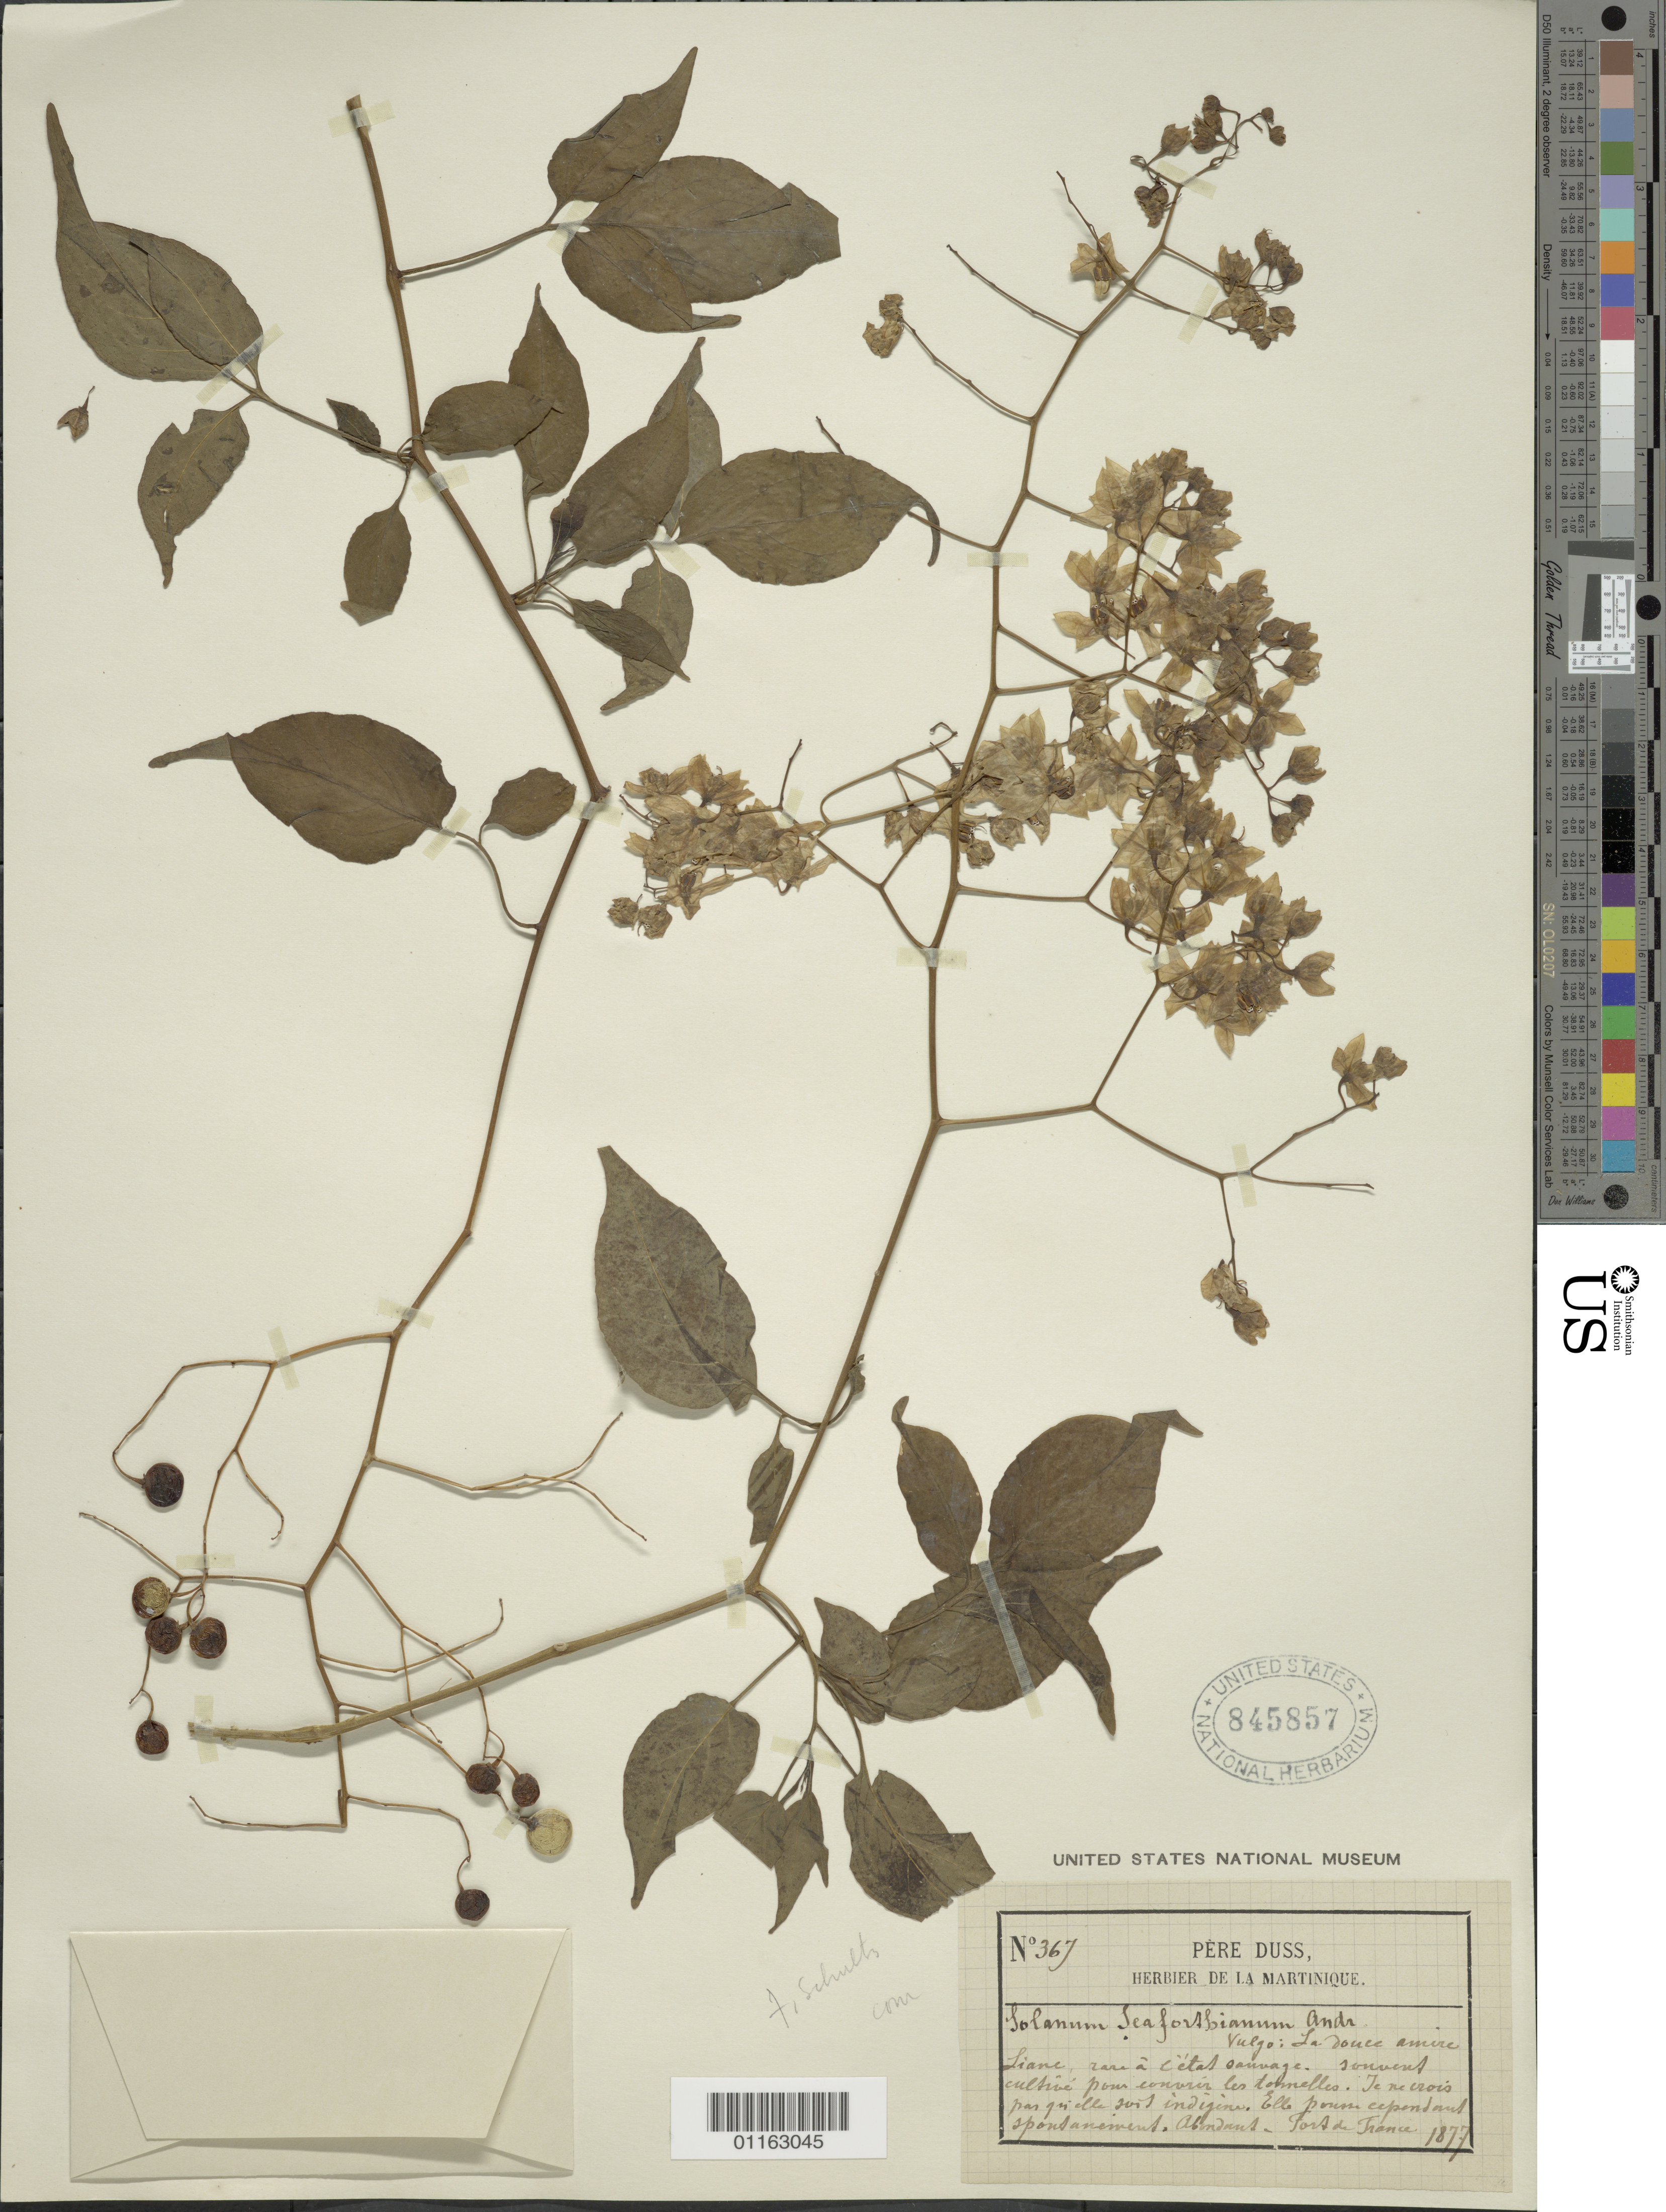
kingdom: Plantae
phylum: Tracheophyta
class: Magnoliopsida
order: Solanales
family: Solanaceae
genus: Solanum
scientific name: Solanum seaforthianum var. seaforthianum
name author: Andrews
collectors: Père Duss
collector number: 367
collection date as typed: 1877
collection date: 1877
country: Martinique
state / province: Fort-de-France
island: Martinique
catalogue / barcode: US 845857